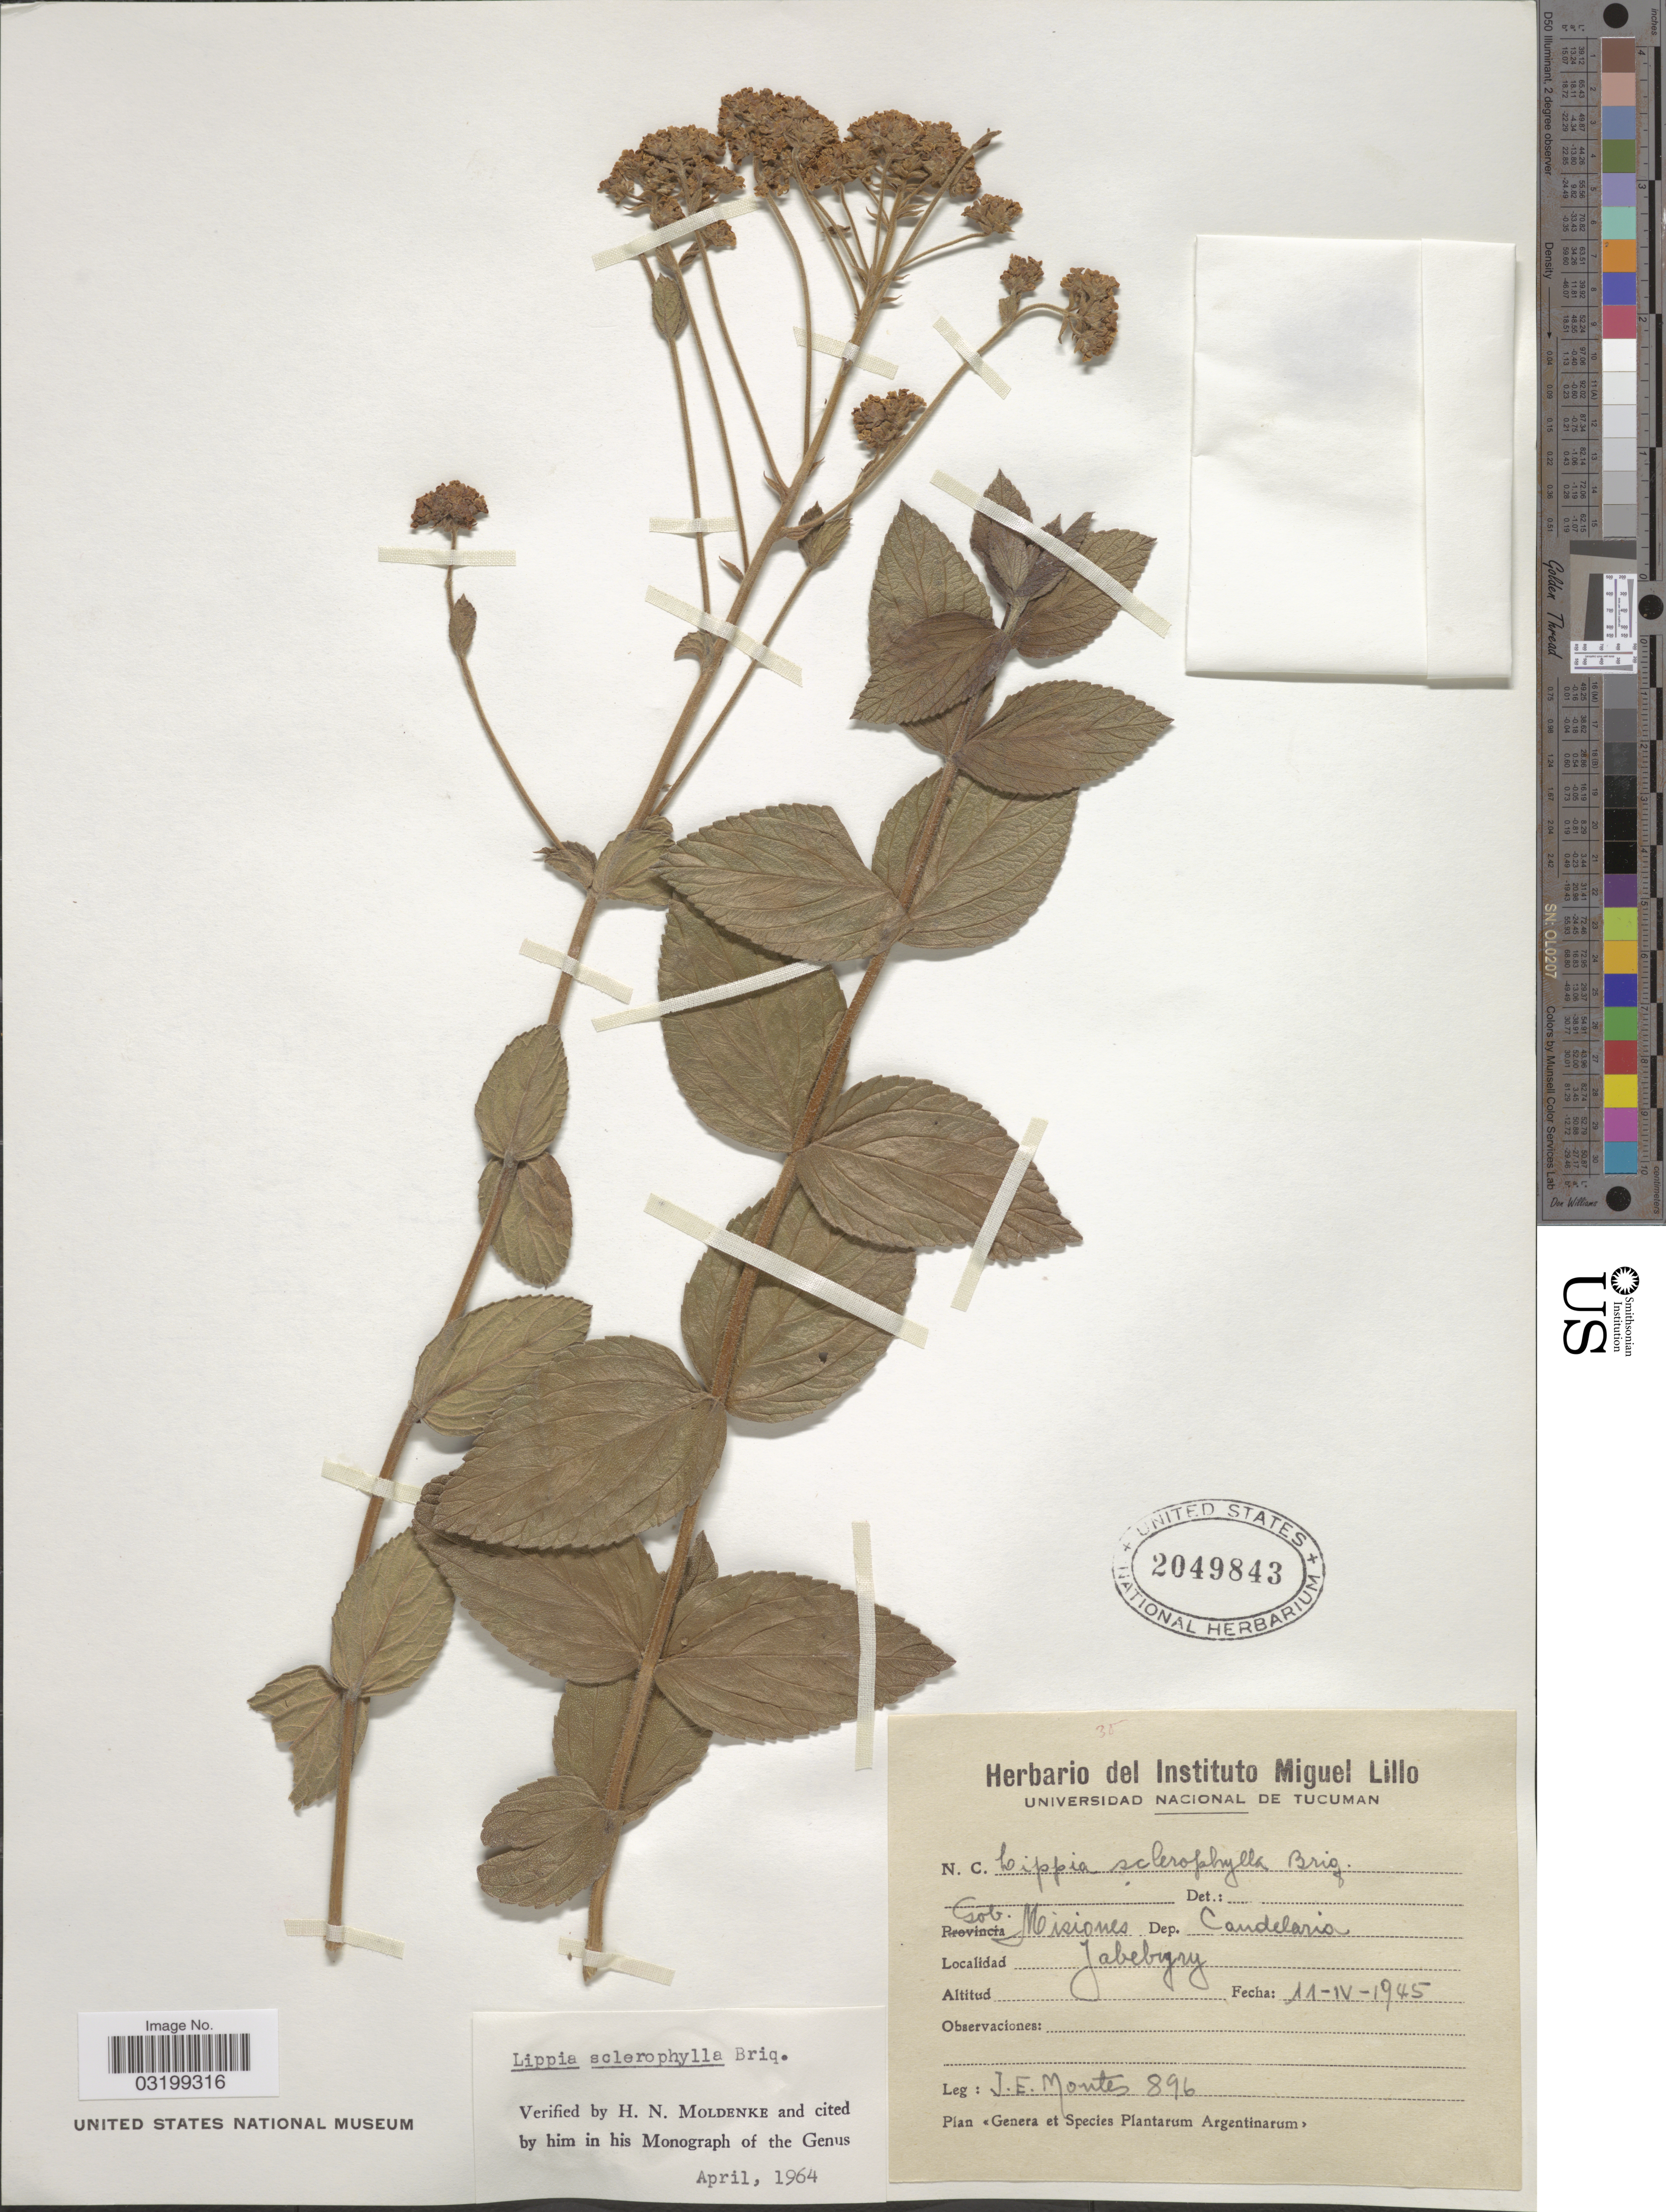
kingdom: Plantae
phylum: Tracheophyta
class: Magnoliopsida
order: Lamiales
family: Verbenaceae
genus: Lippia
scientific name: Lippia sclerophylla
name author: Briq.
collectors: J. E. Montes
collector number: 896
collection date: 1945-04-11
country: Argentina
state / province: Misiones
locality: Gob. Misiones. Dep. Candelaria. Yabebyry.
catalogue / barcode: US 2049843